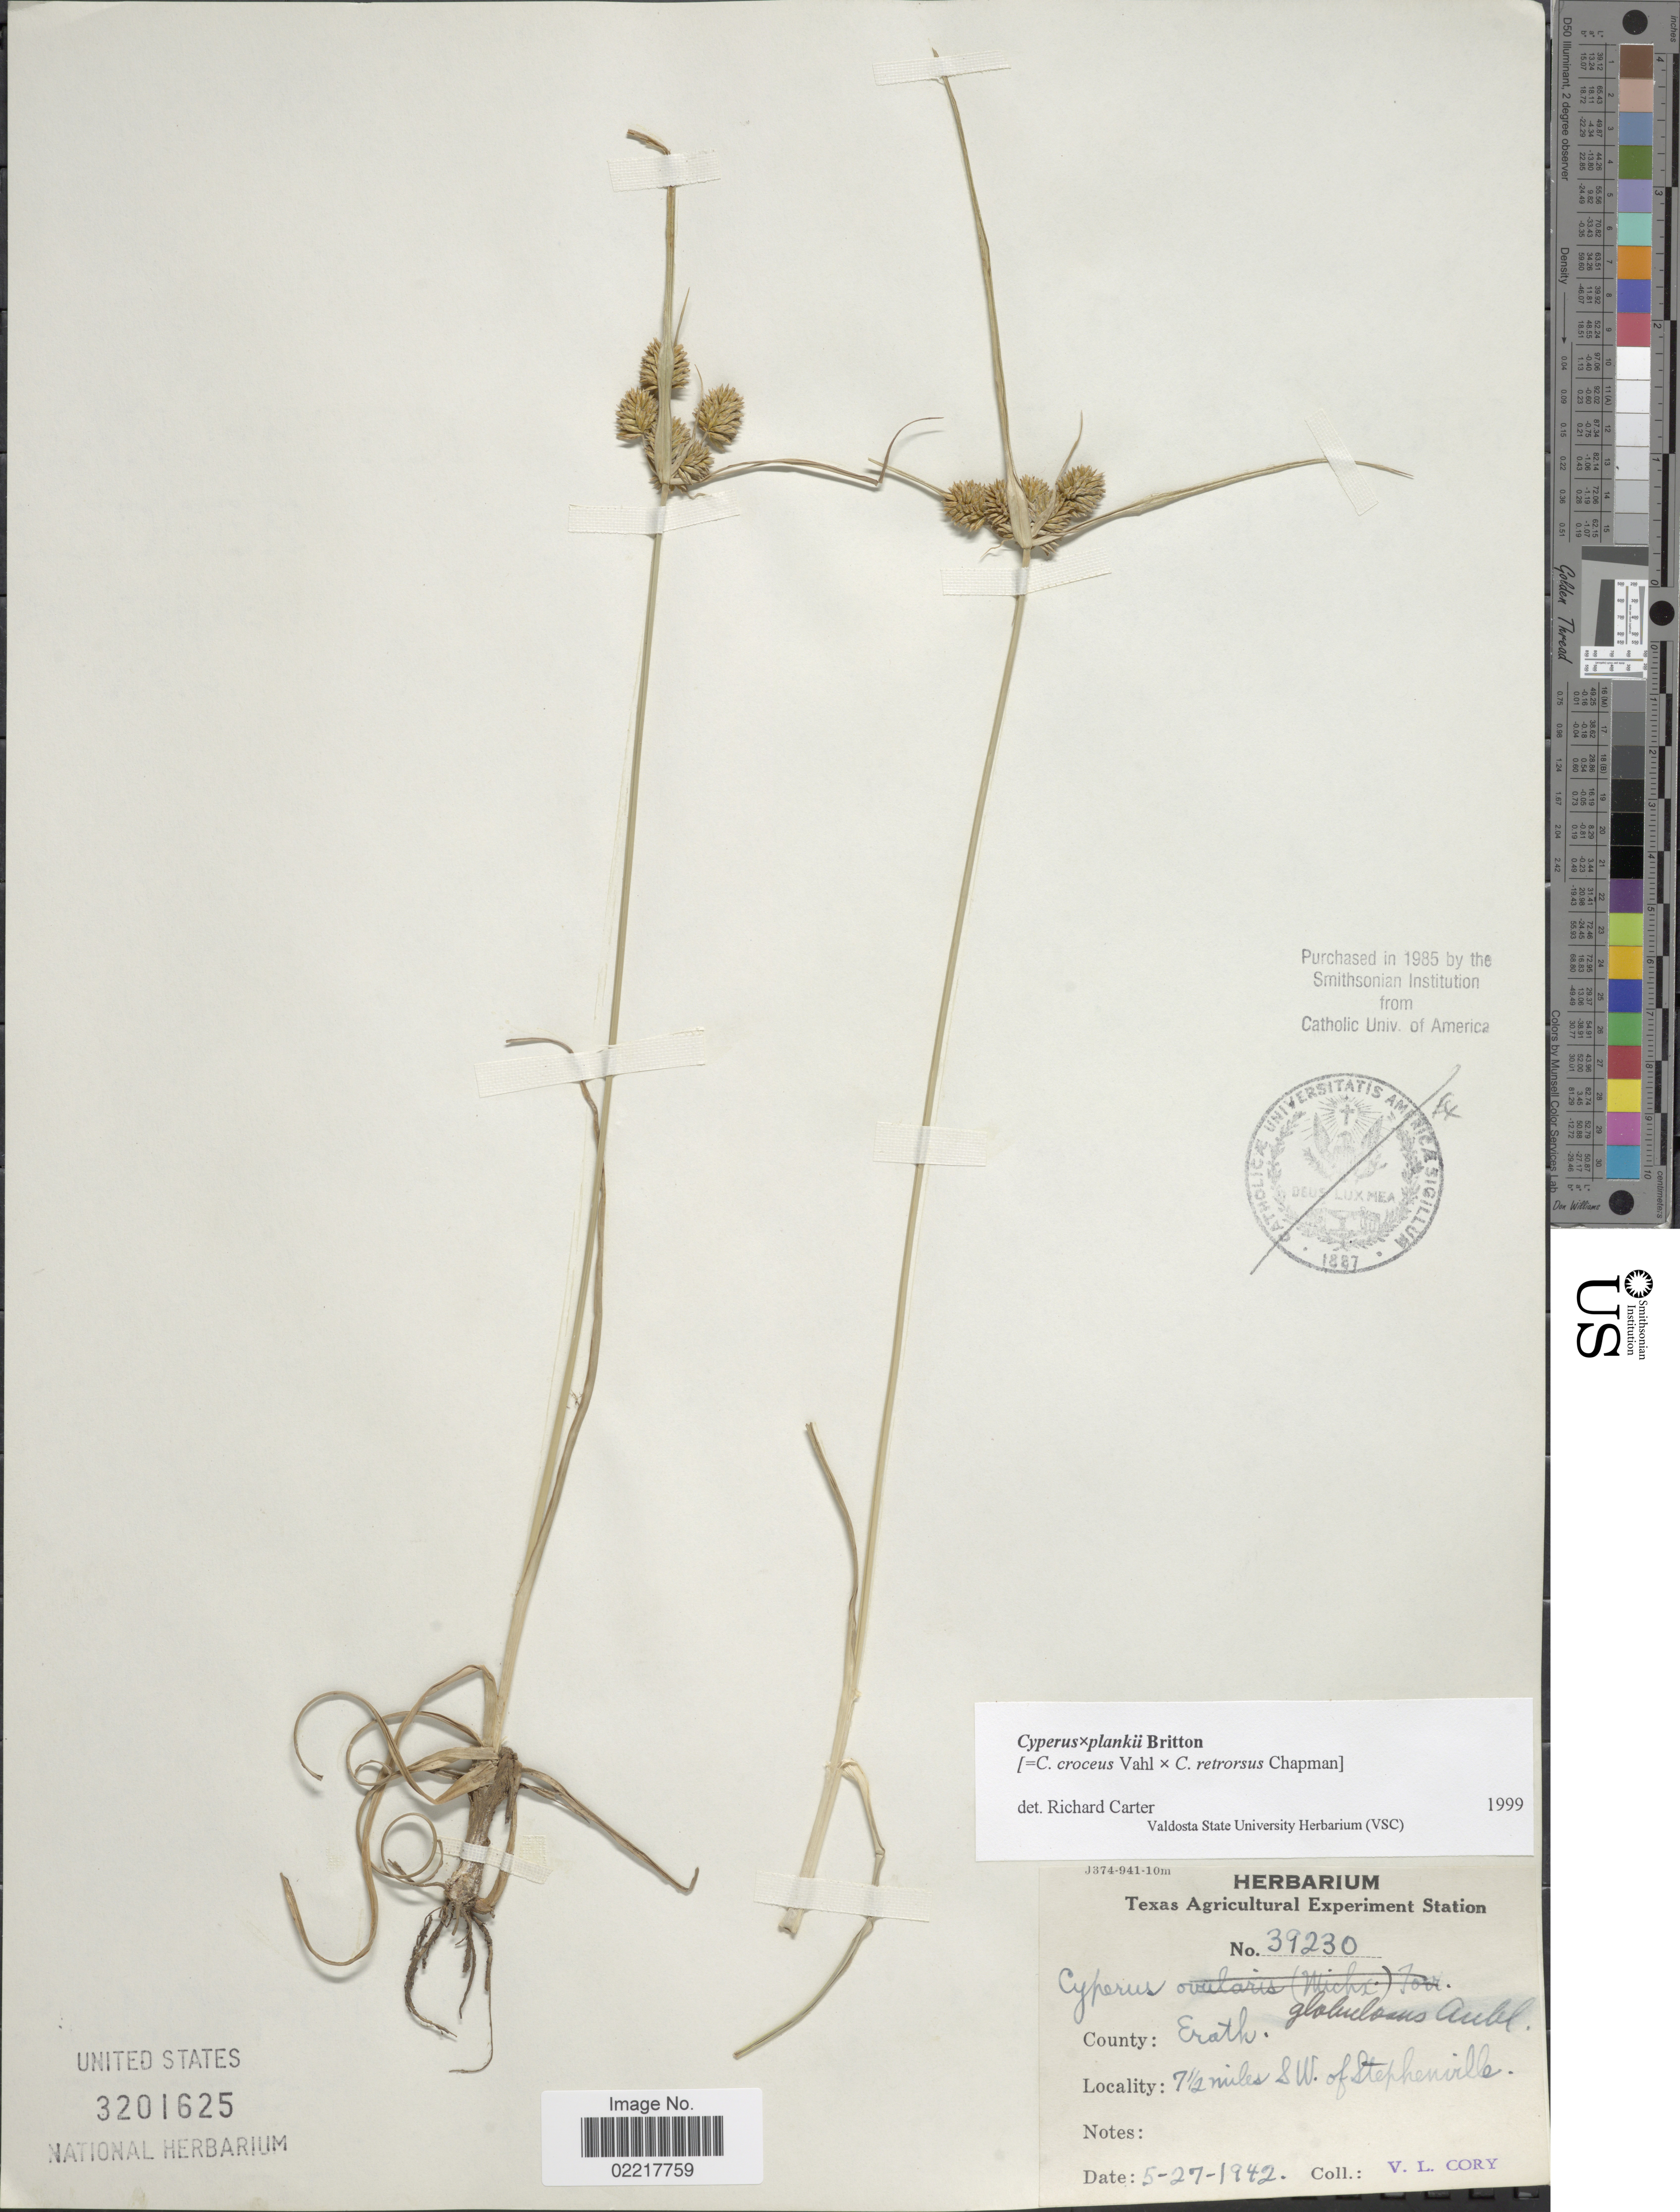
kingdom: Plantae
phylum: Tracheophyta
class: Liliopsida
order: Poales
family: Cyperaceae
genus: Cyperus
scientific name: Cyperus x plankii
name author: Britton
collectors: V. Cory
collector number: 39230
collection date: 1942-05-27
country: United States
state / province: Texas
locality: County: Erath. 7 1/2 miles SW of Stephenville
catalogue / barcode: US 3201625